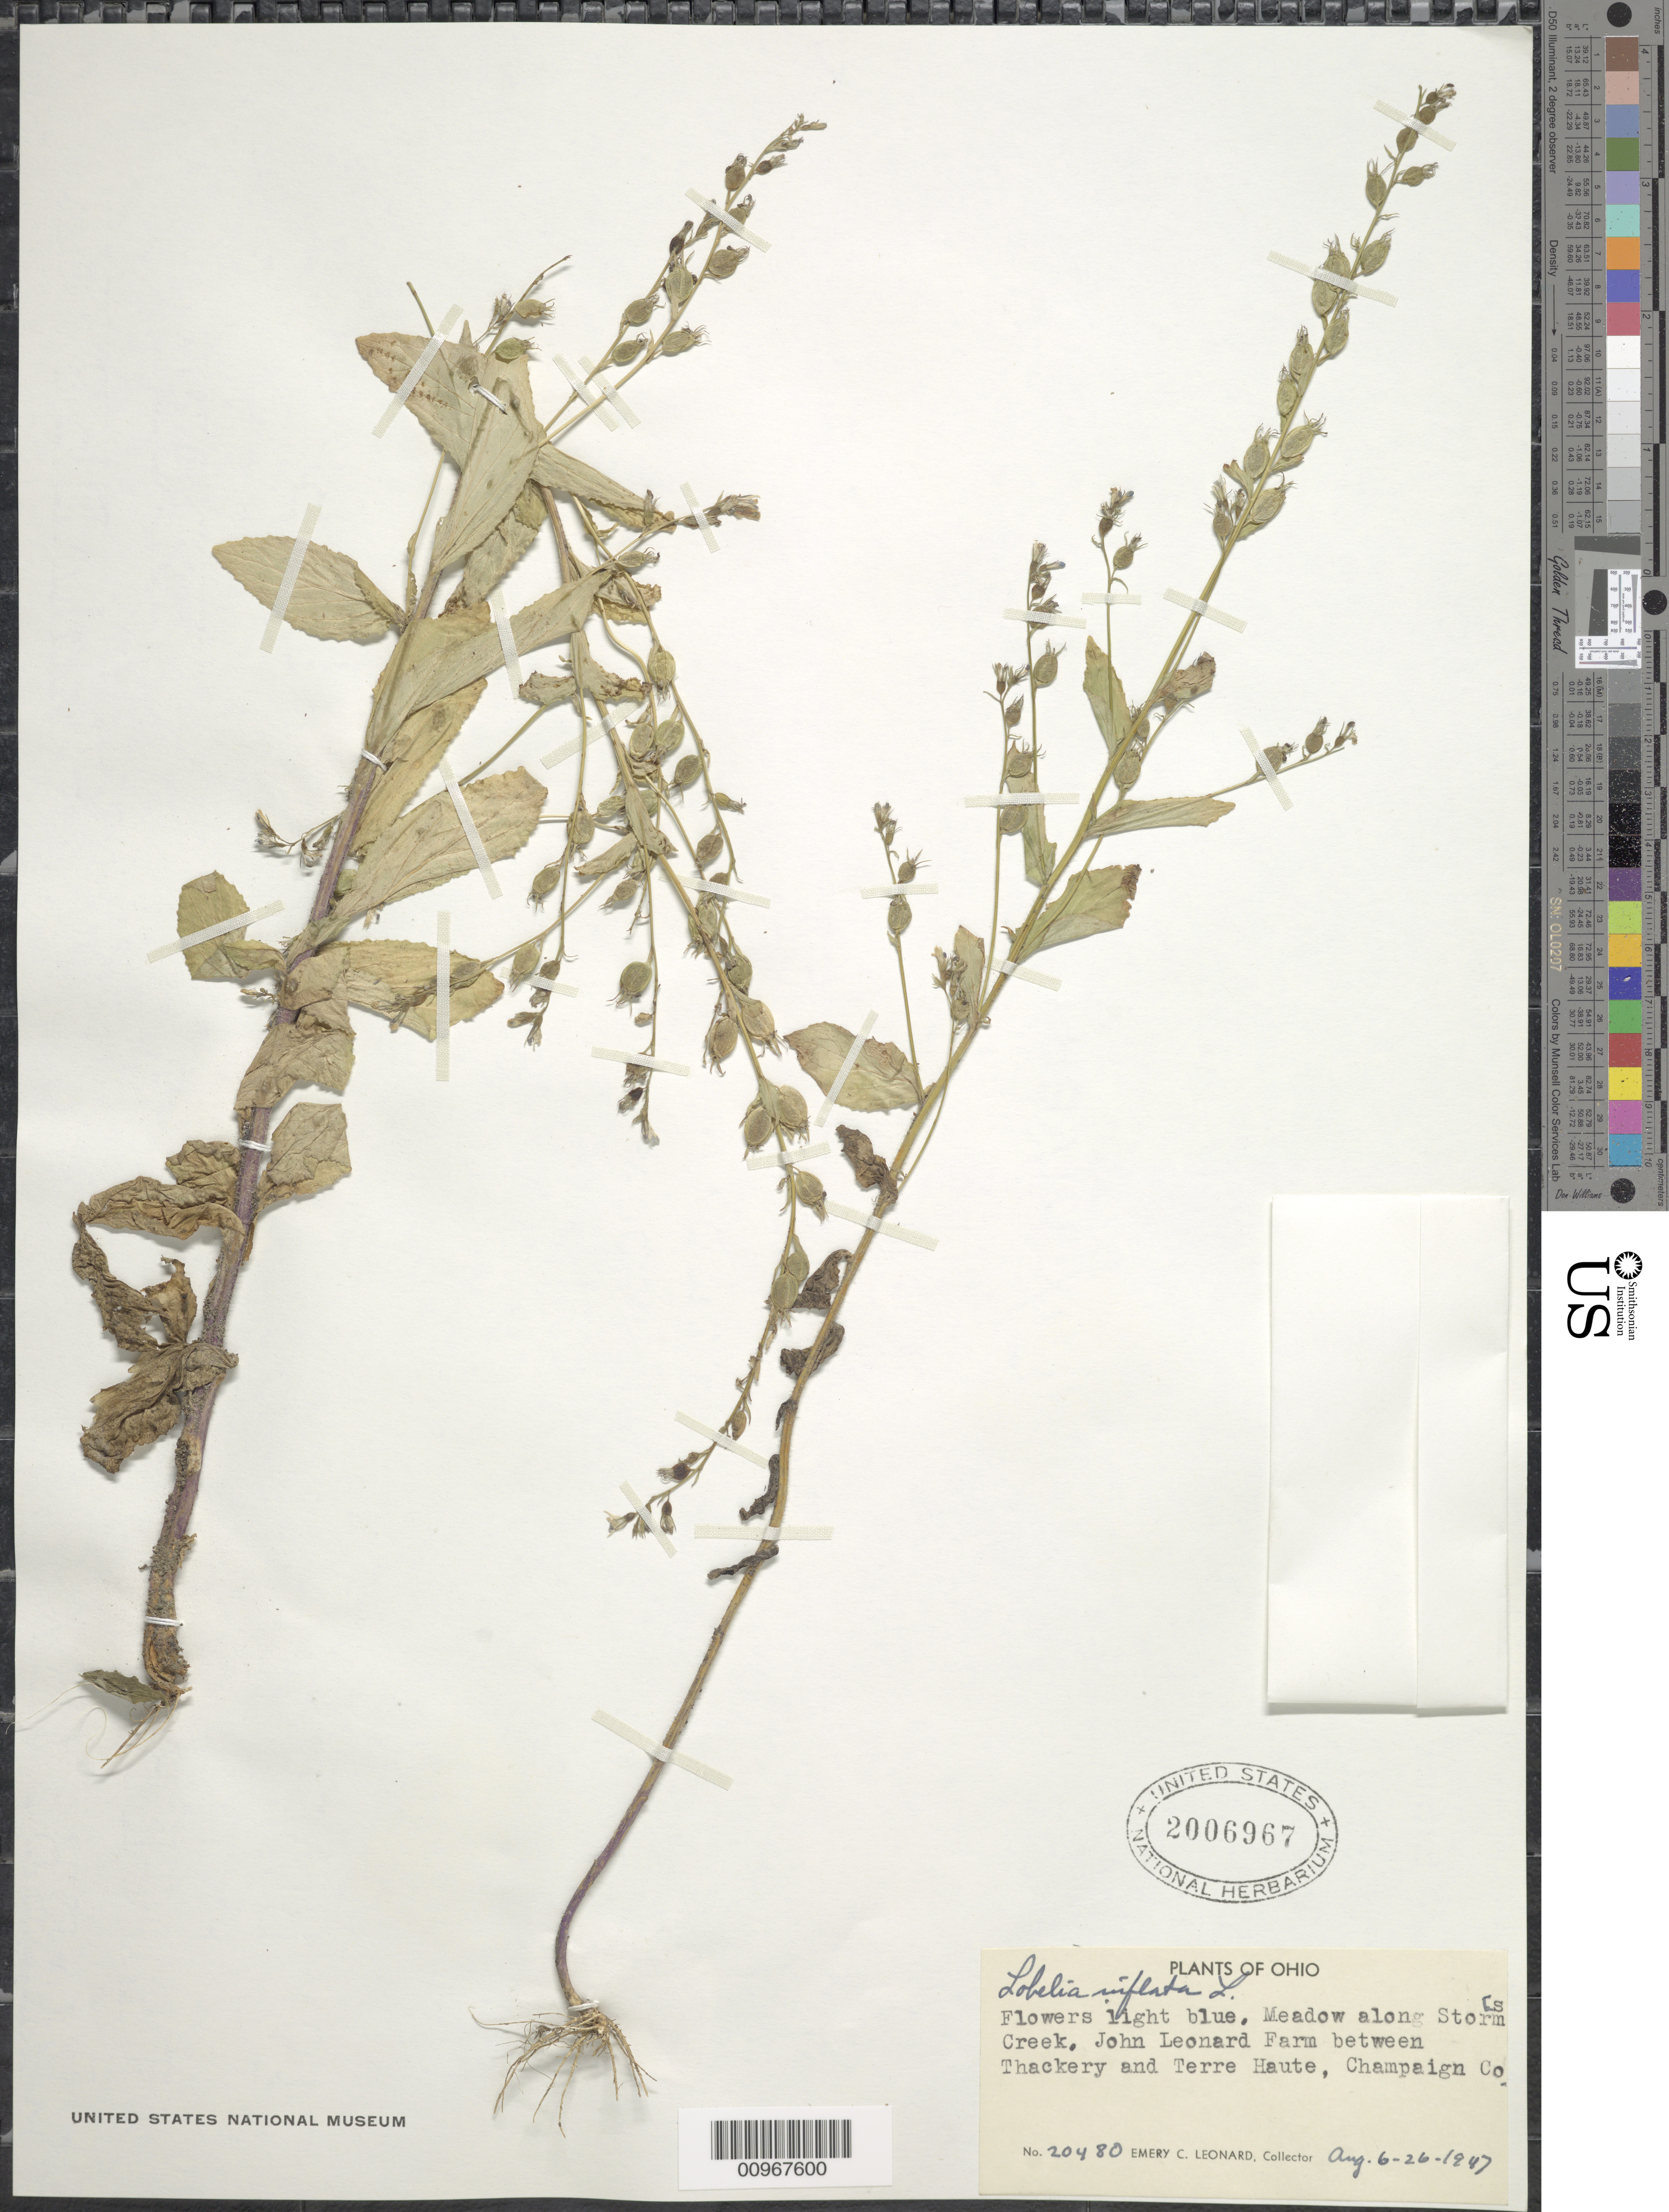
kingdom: Plantae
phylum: Tracheophyta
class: Magnoliopsida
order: Asterales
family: Campanulaceae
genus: Lobelia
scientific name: Lobelia inflata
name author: L.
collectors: E. C. Leonard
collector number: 20490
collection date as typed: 06 - 26 Aug 1947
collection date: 1947-08-06/1947-08-26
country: United States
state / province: Ohio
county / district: Champaign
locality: Lawrence Bishop Farm between Thackery and Terre Haute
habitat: meadows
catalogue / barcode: US 2006967